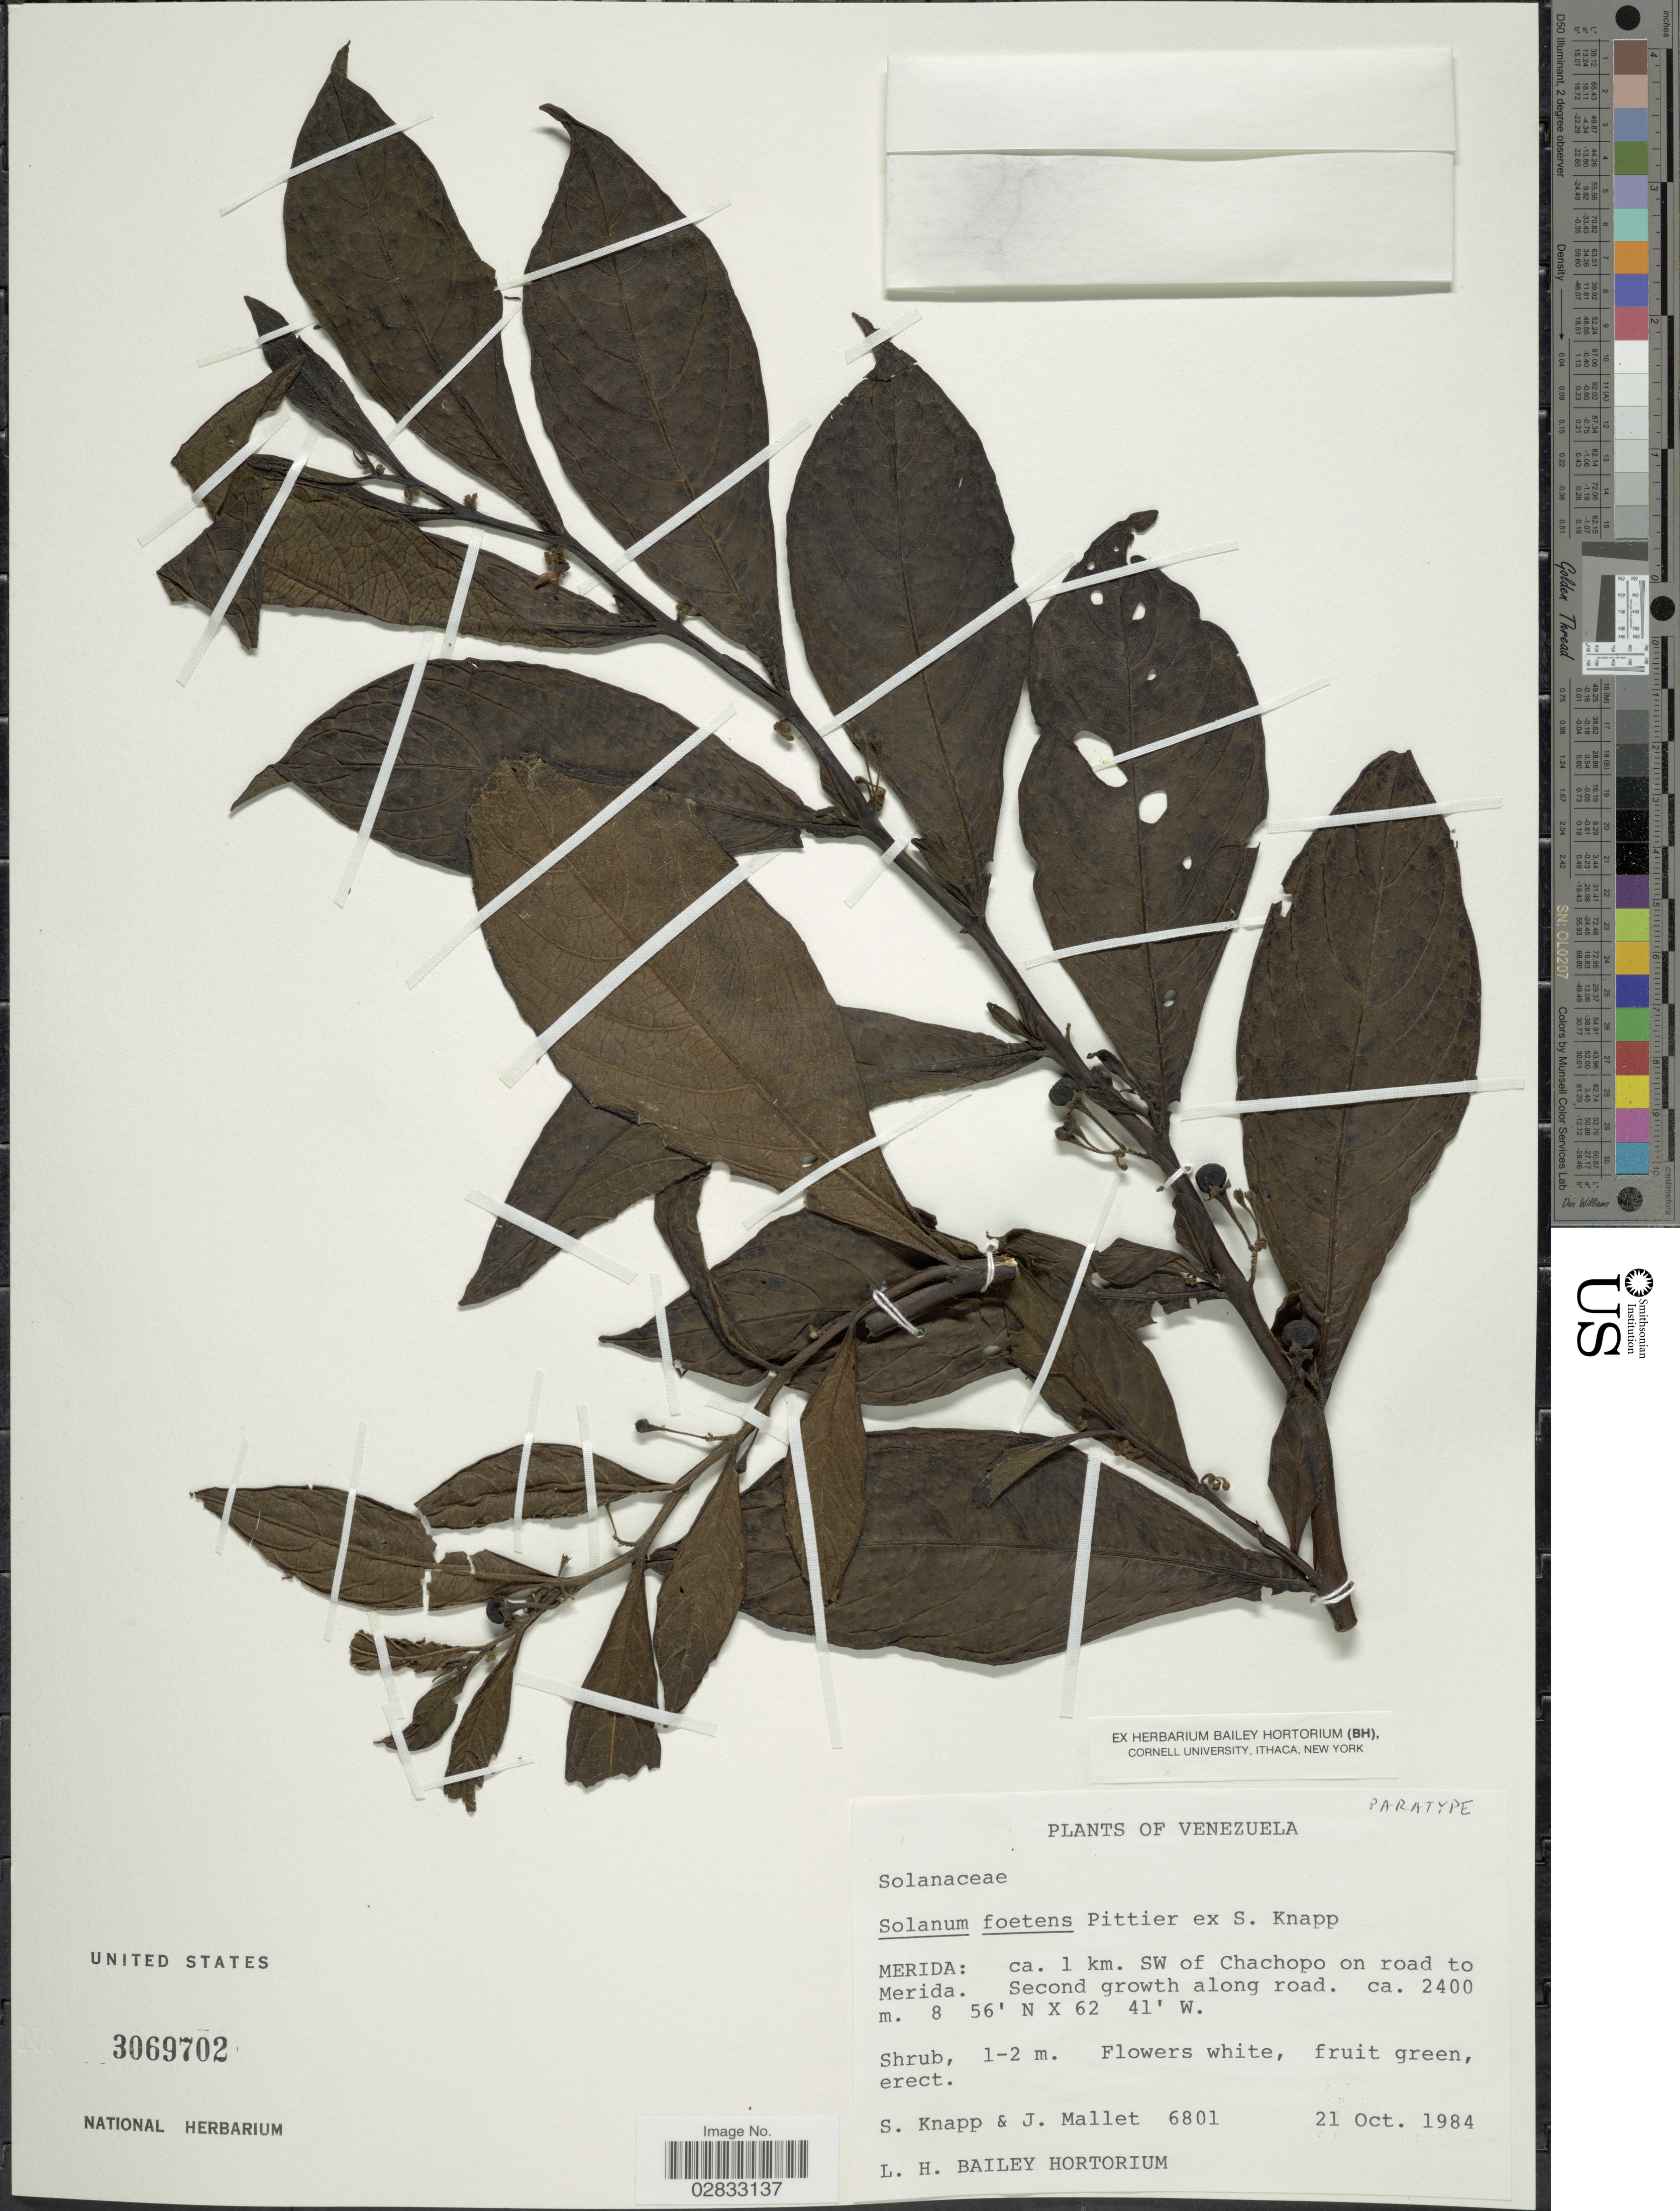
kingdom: Plantae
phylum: Tracheophyta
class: Magnoliopsida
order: Solanales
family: Solanaceae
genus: Solanum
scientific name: Solanum foetens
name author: Pittier ex S. Knapp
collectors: S. Knapp & J. Mallet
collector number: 6801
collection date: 1984-10-21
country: Venezuela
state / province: Mérida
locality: Ca. 1 km. SW of Chachopo on road to Merida.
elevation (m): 2400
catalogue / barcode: US 3069702